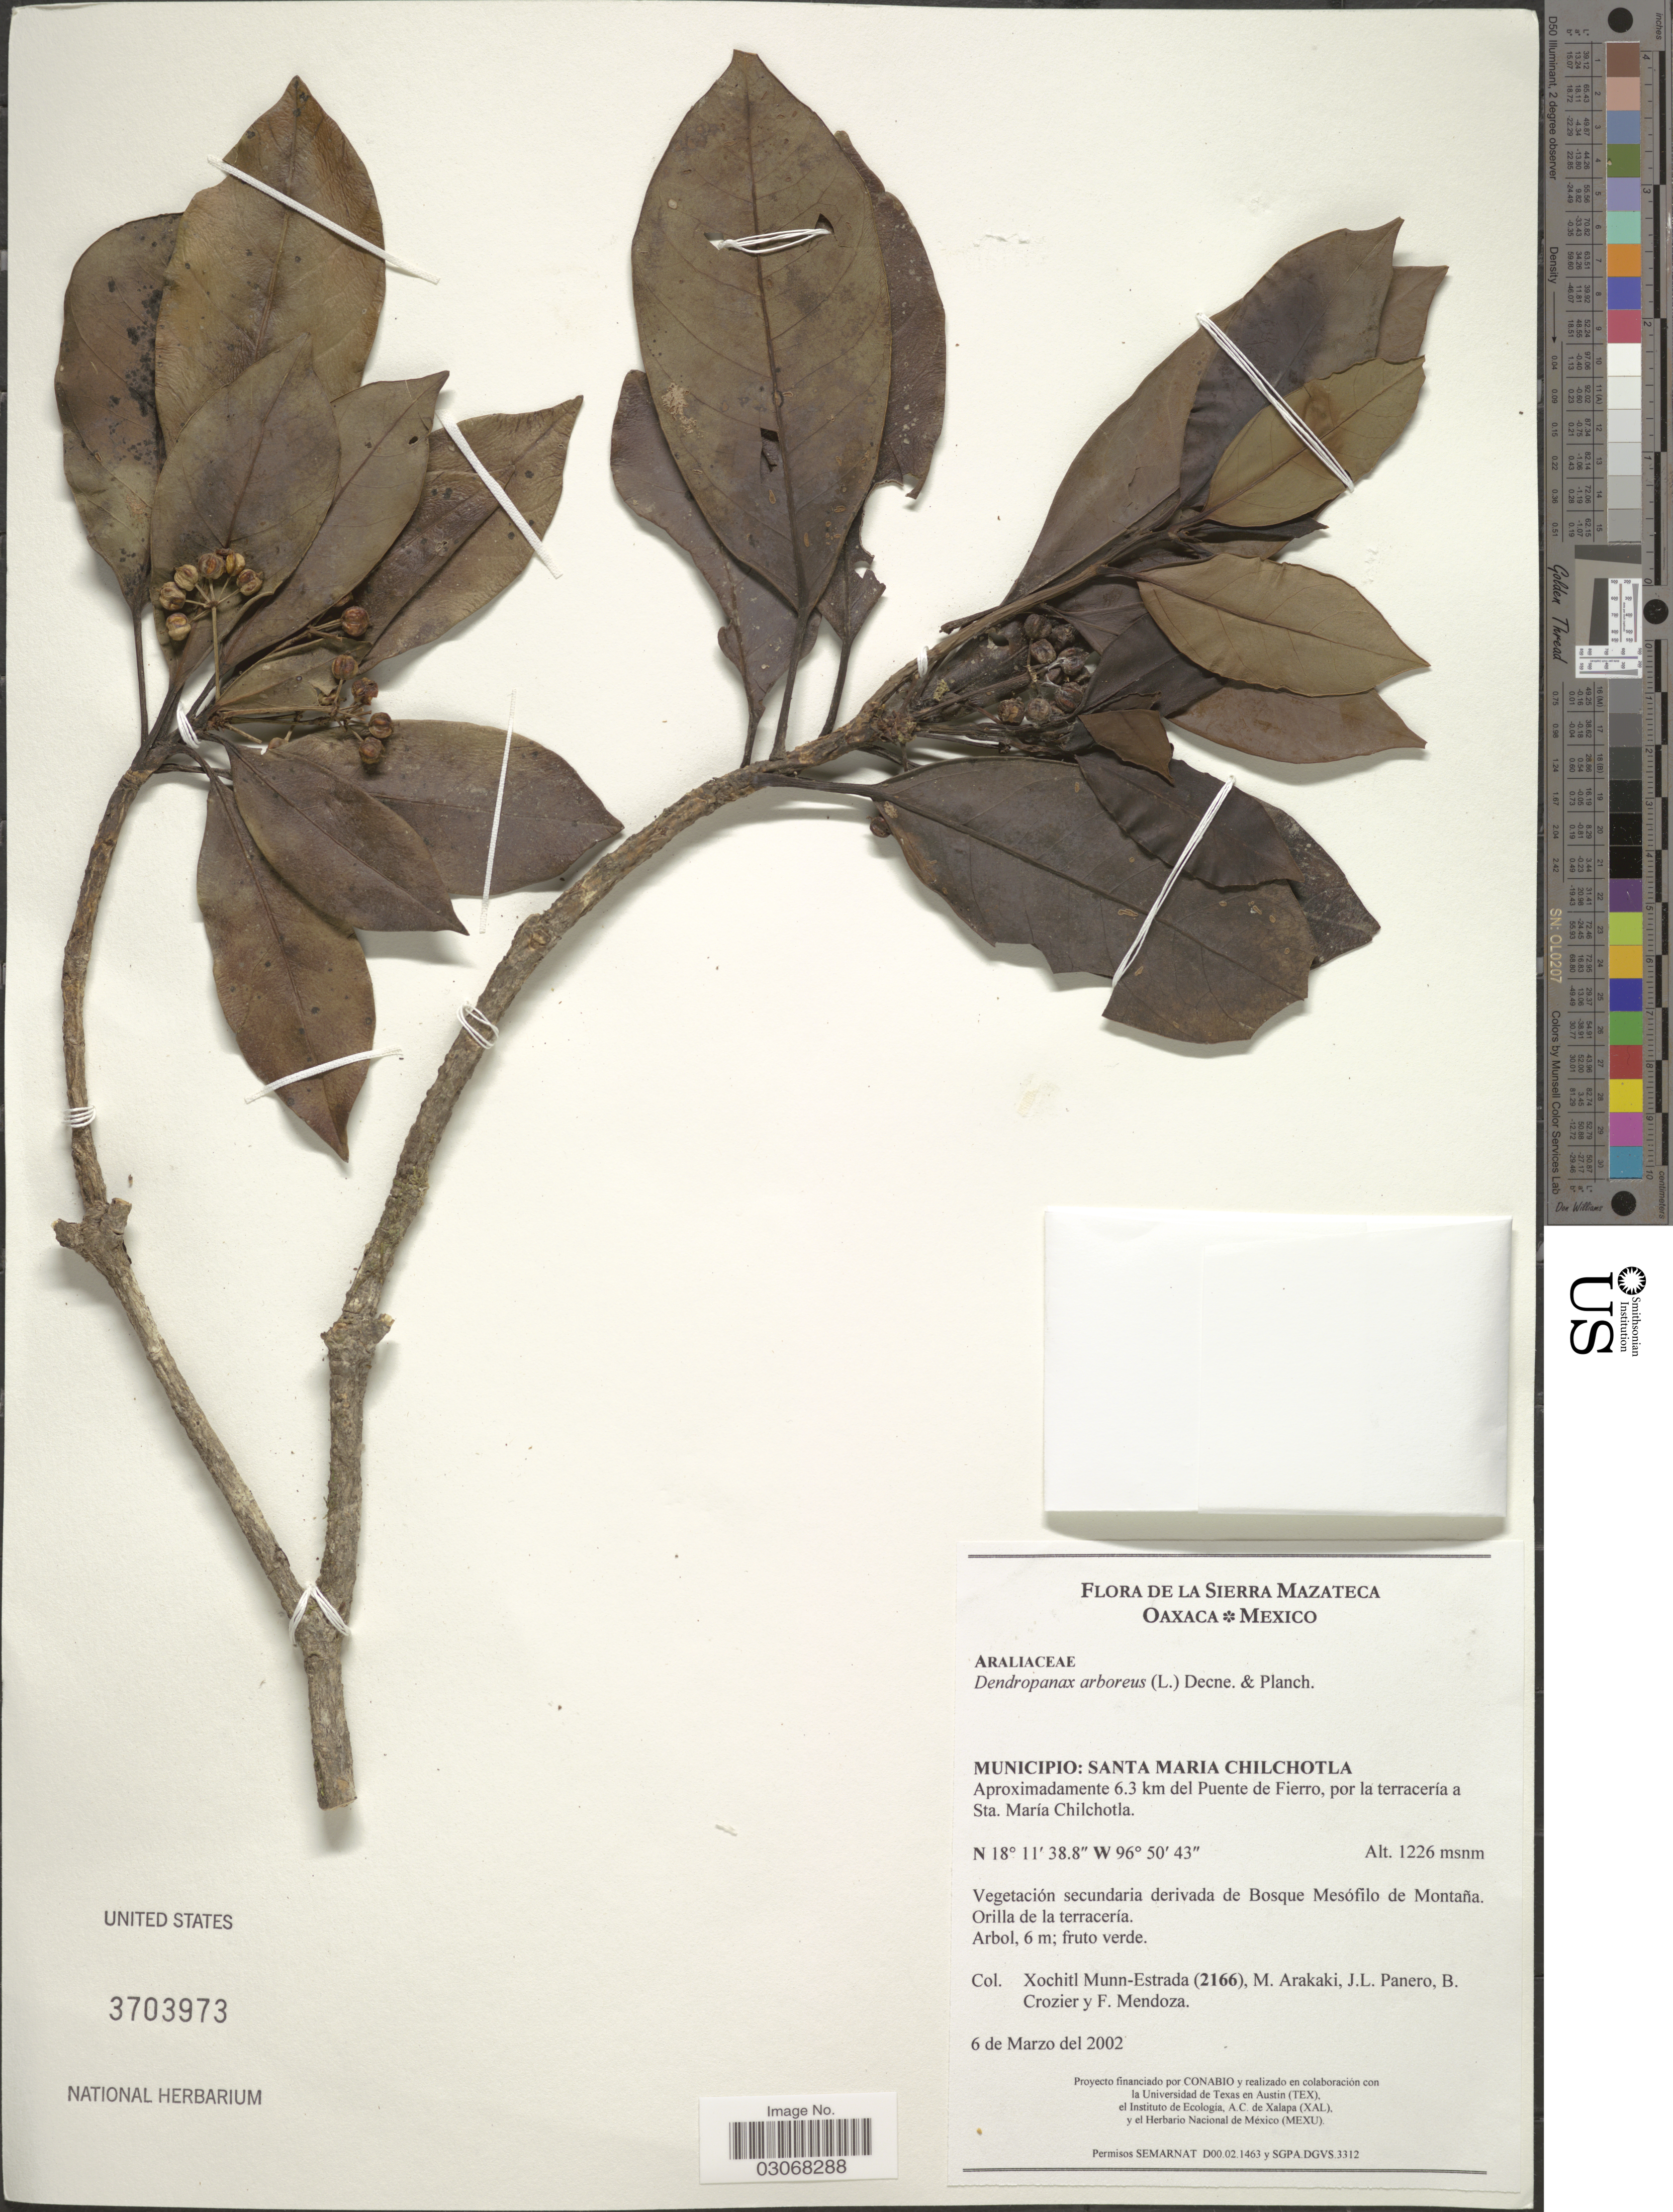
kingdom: Plantae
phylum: Tracheophyta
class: Magnoliopsida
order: Apiales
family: Araliaceae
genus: Dendropanax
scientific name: Dendropanax arboreus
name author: (L.) Decne. & Planch.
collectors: X. Munn-Estrada, M. Arakaki, J. L. Panero, B. Crozier & F. Mendoza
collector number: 2166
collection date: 2002-03-06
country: Mexico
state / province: Oaxaca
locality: La Sierra Mazateca. Municipio: Santa Maria Chilchotla. Aproximadamente 6.3 km del Puente de Fierro, por la terracería a Sta. María Chilchotla.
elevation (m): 1226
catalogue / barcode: US 3703973